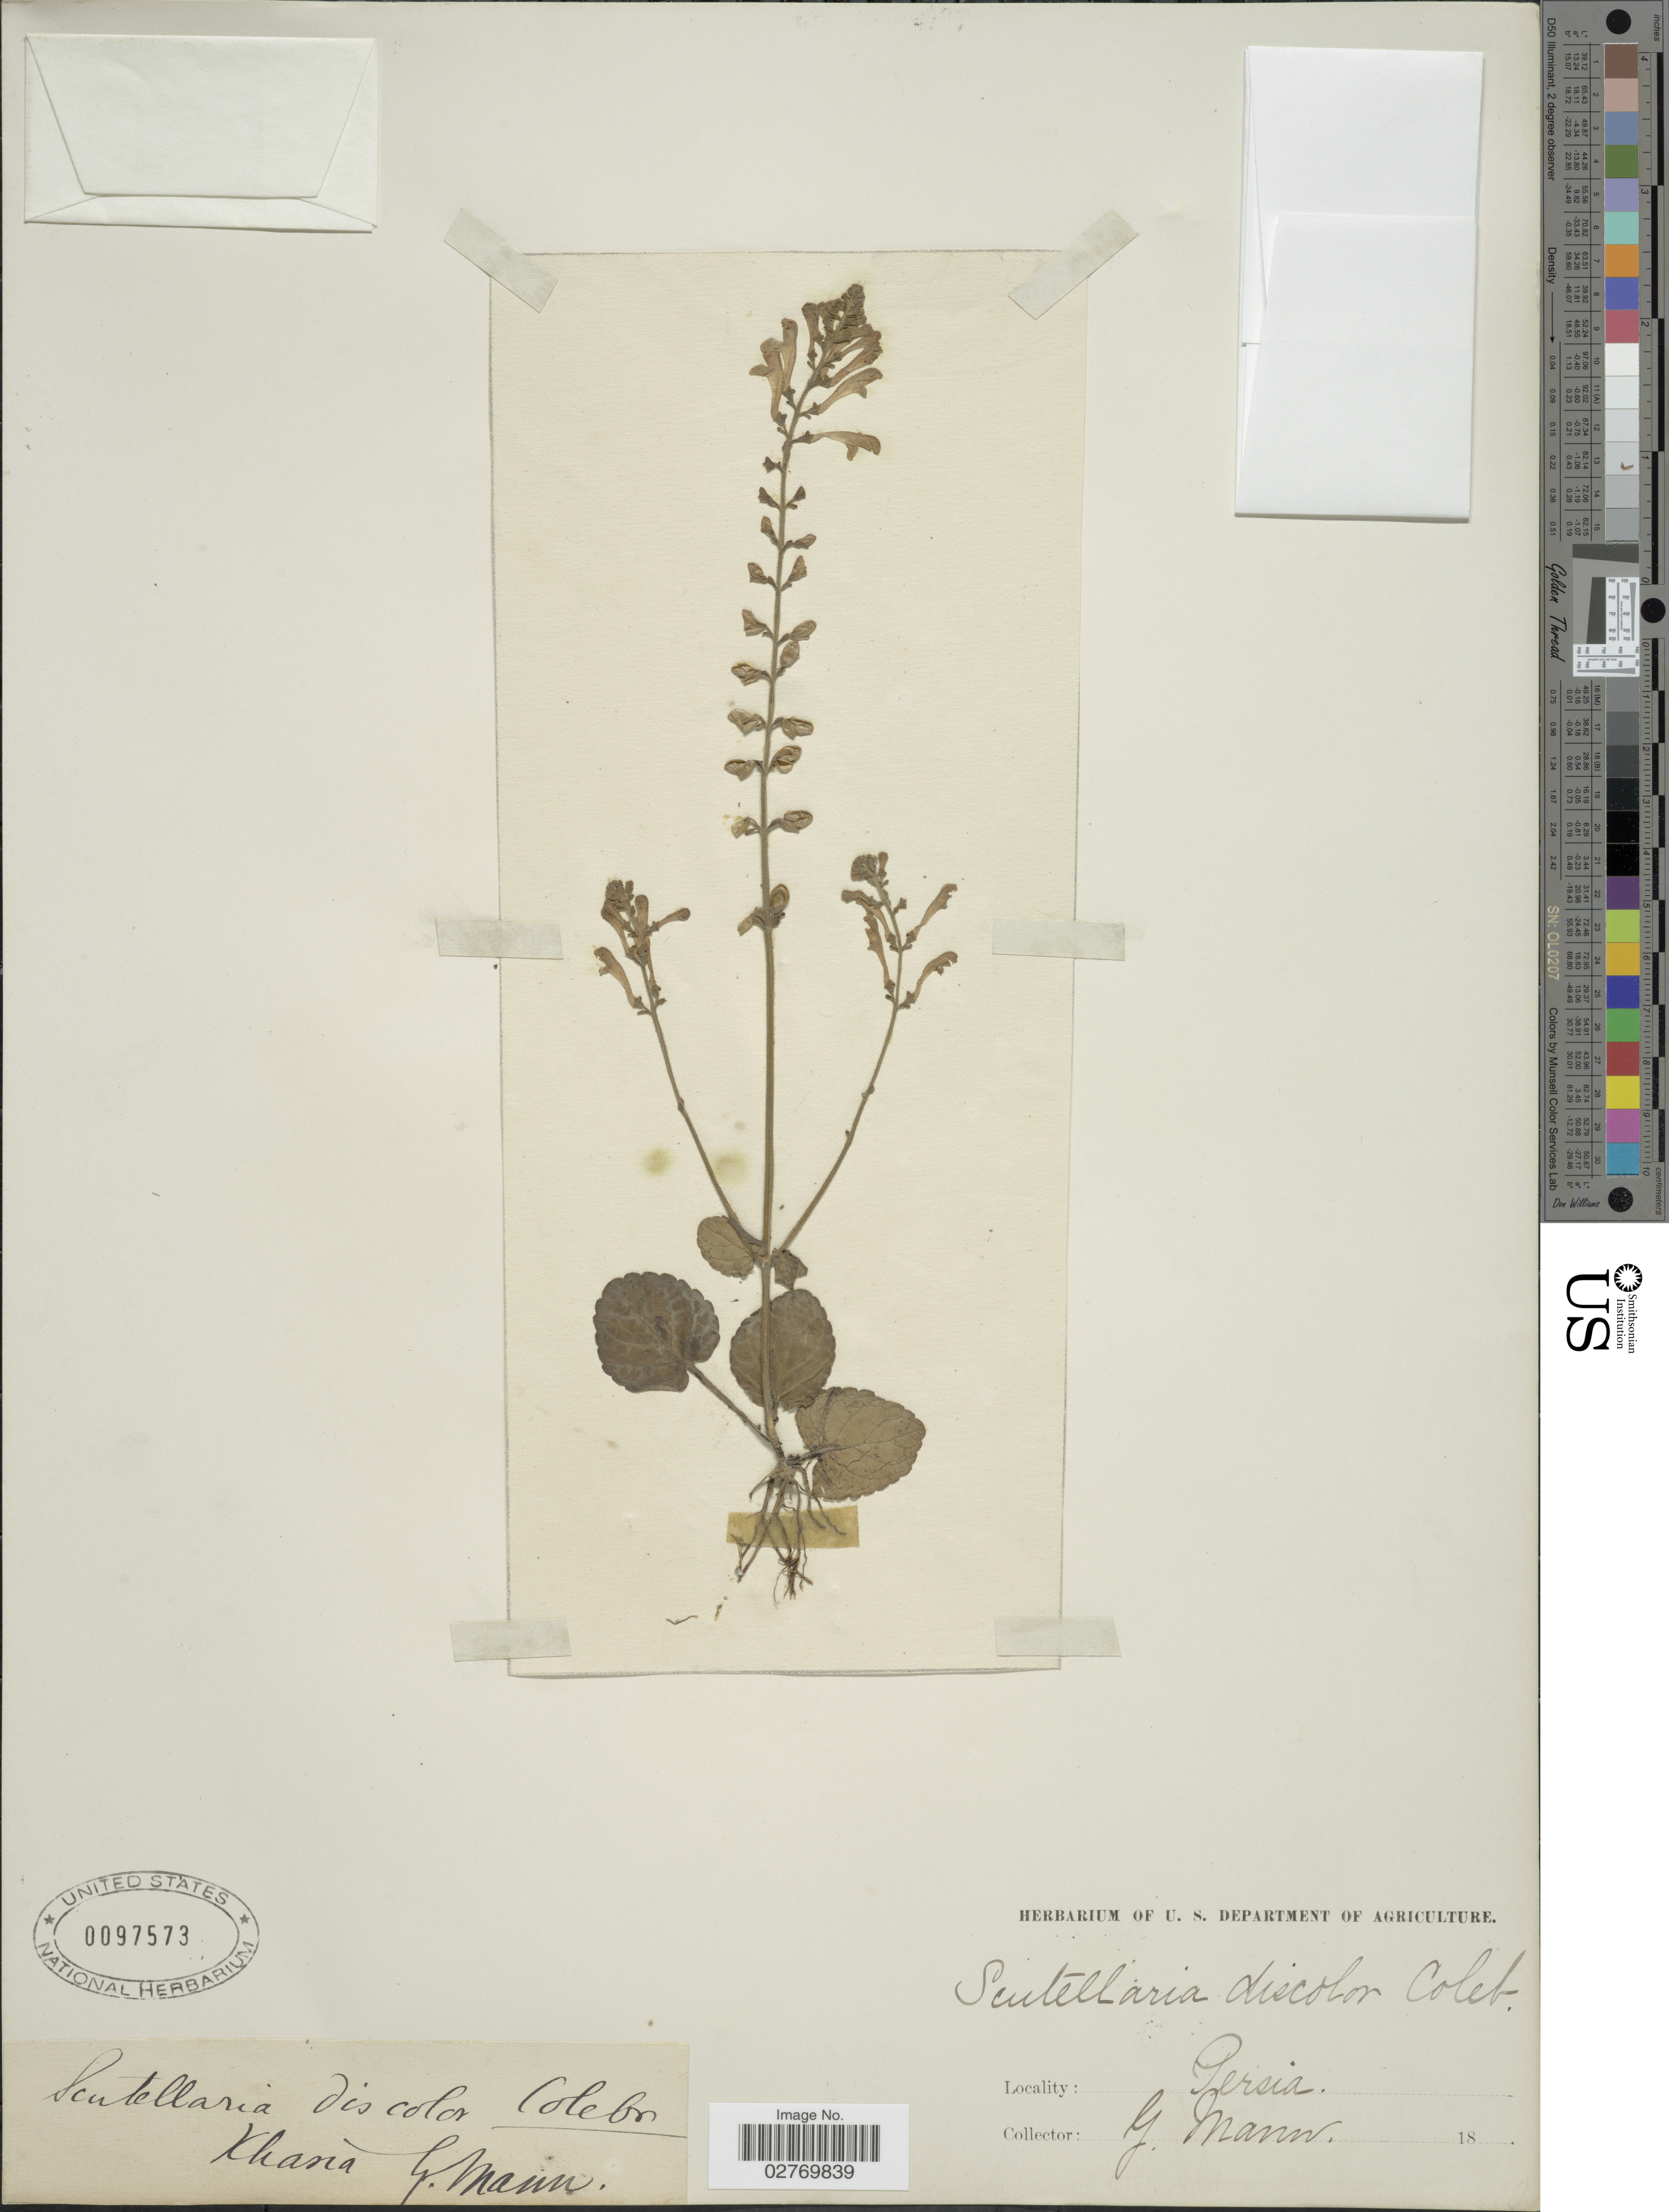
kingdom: Plantae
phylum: Tracheophyta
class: Magnoliopsida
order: Lamiales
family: Lamiaceae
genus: Scutellaria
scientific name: Scutellaria discolor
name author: Colebr.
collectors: G. Mann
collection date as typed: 18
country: India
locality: Khasia. "Persia"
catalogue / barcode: US 97573